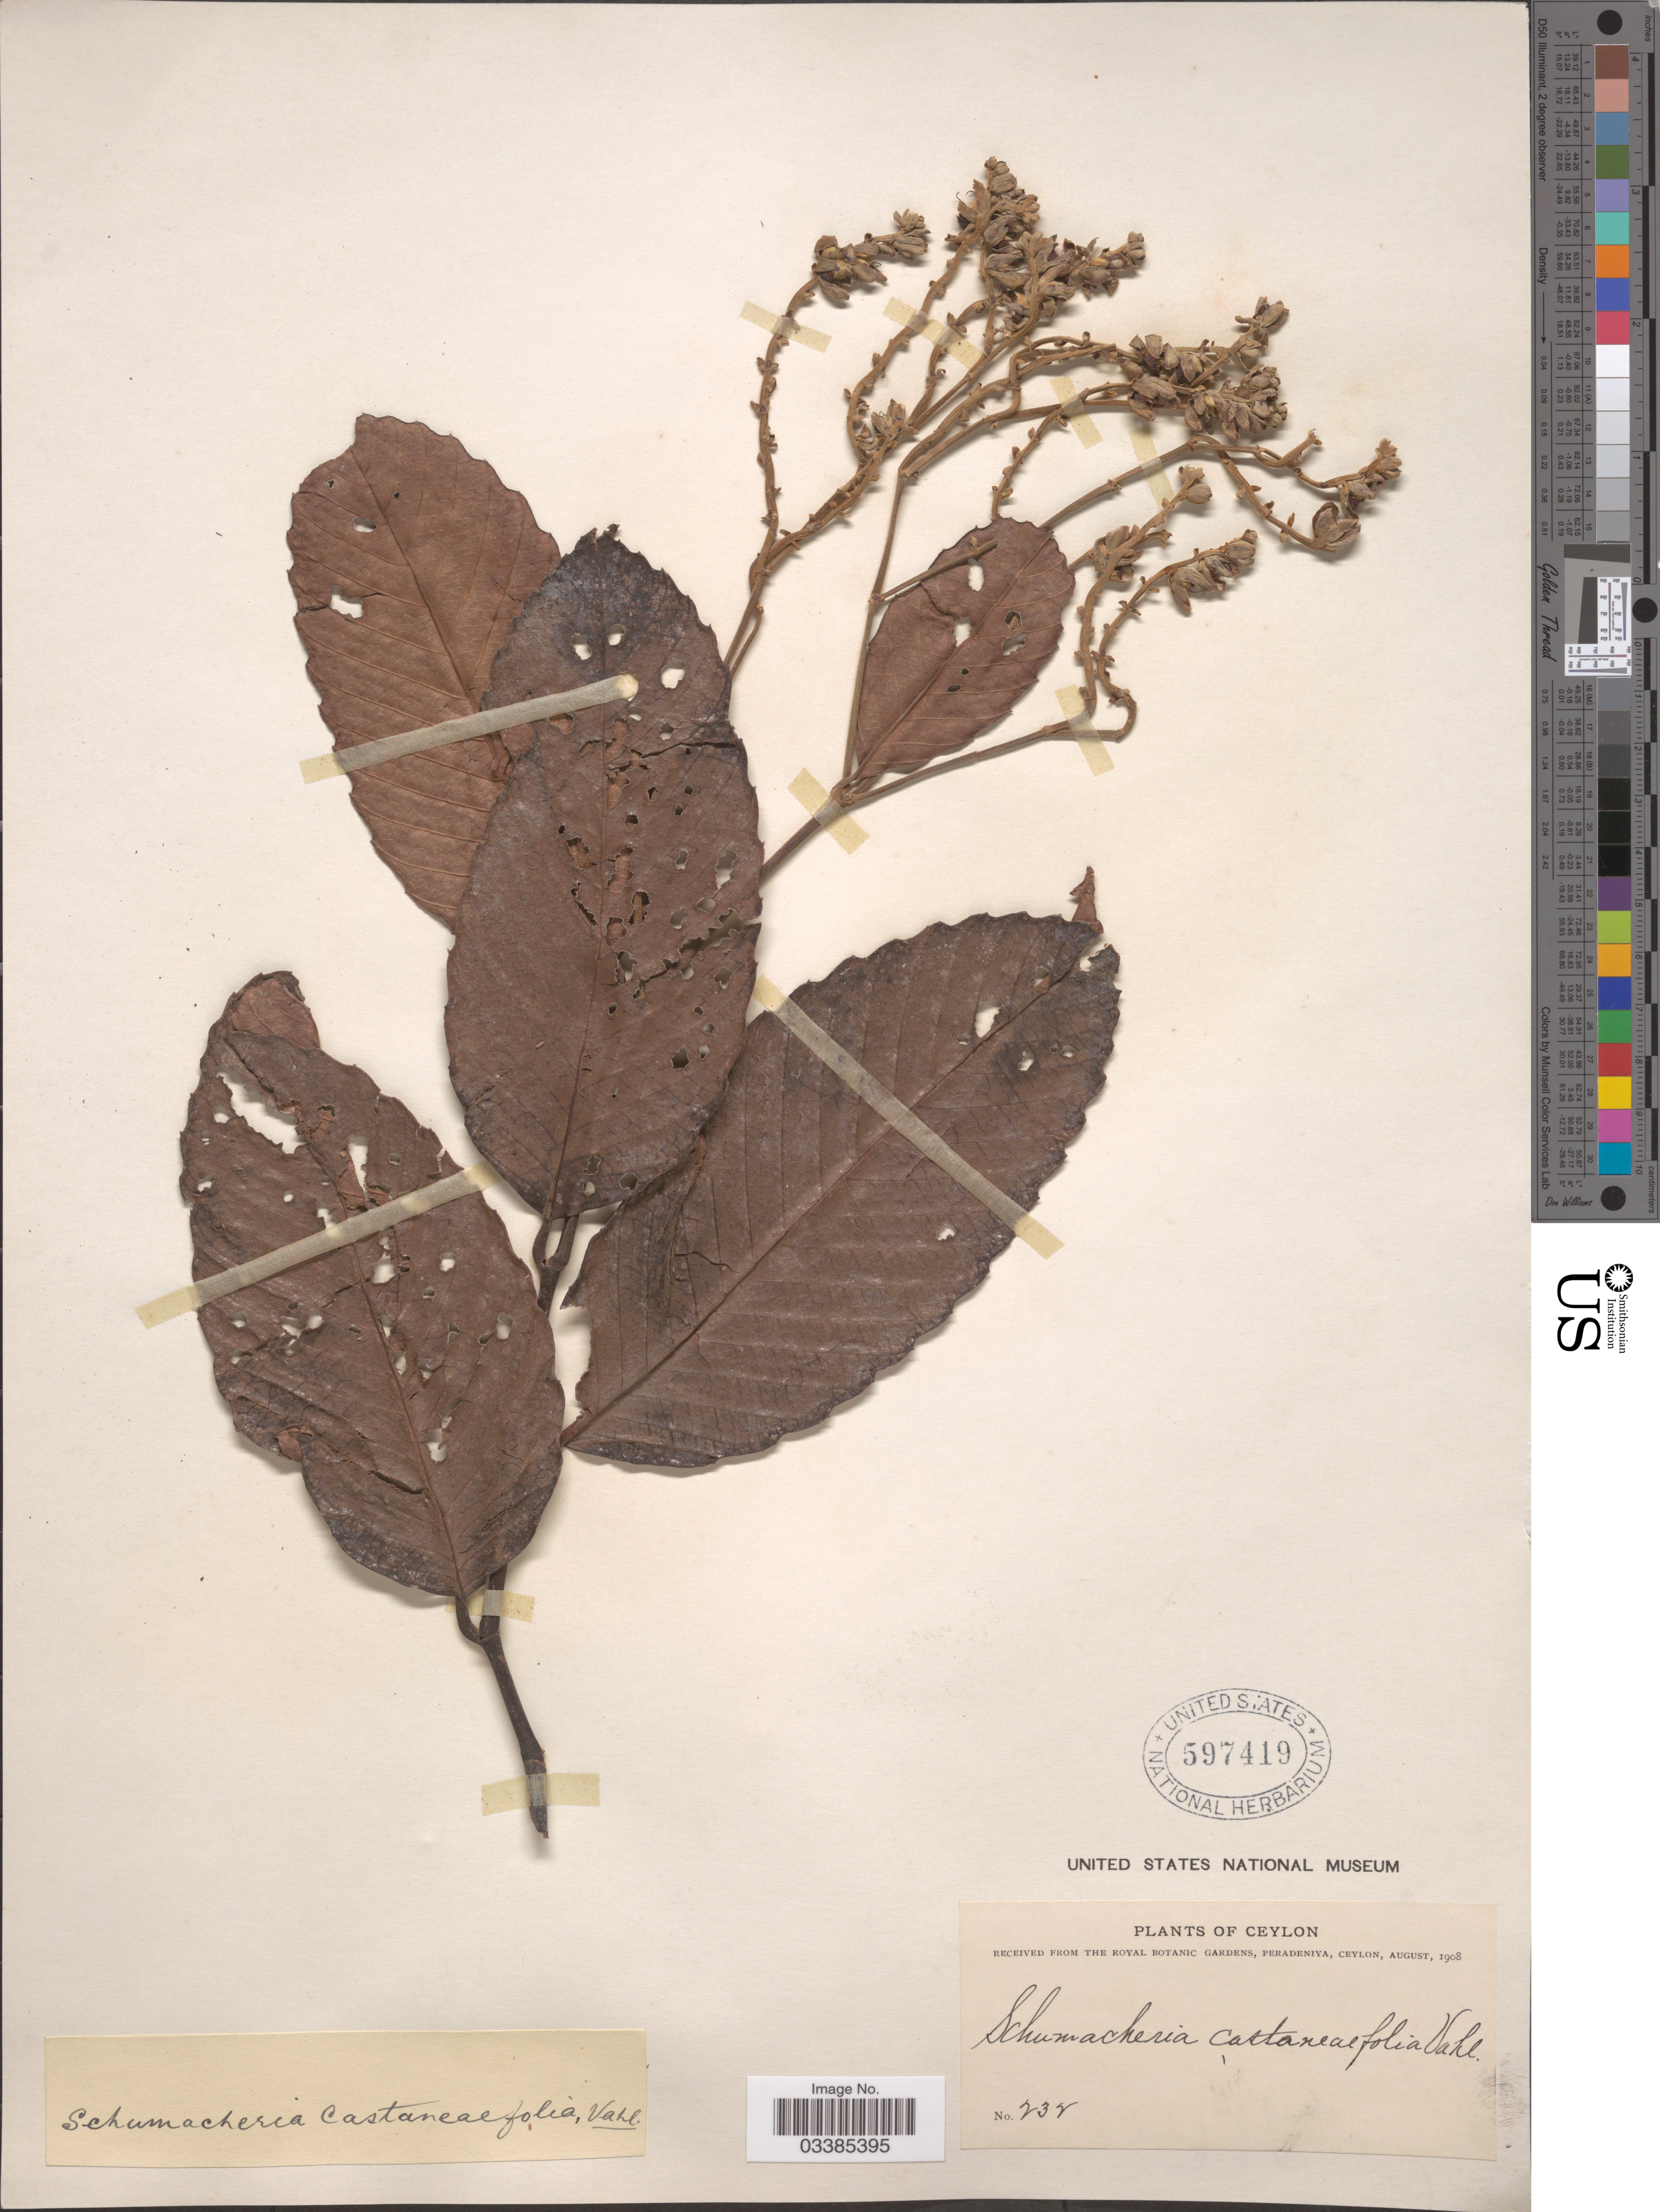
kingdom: Plantae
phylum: Tracheophyta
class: Magnoliopsida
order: Dilleniales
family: Dilleniaceae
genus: Schumacheria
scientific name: Schumacheria castaneifolia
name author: Vahl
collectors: ex herb. Royal Botanic Gardens, Peradeniya, Ceylon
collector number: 232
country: Sri Lanka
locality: Ceylon.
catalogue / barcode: US 597419